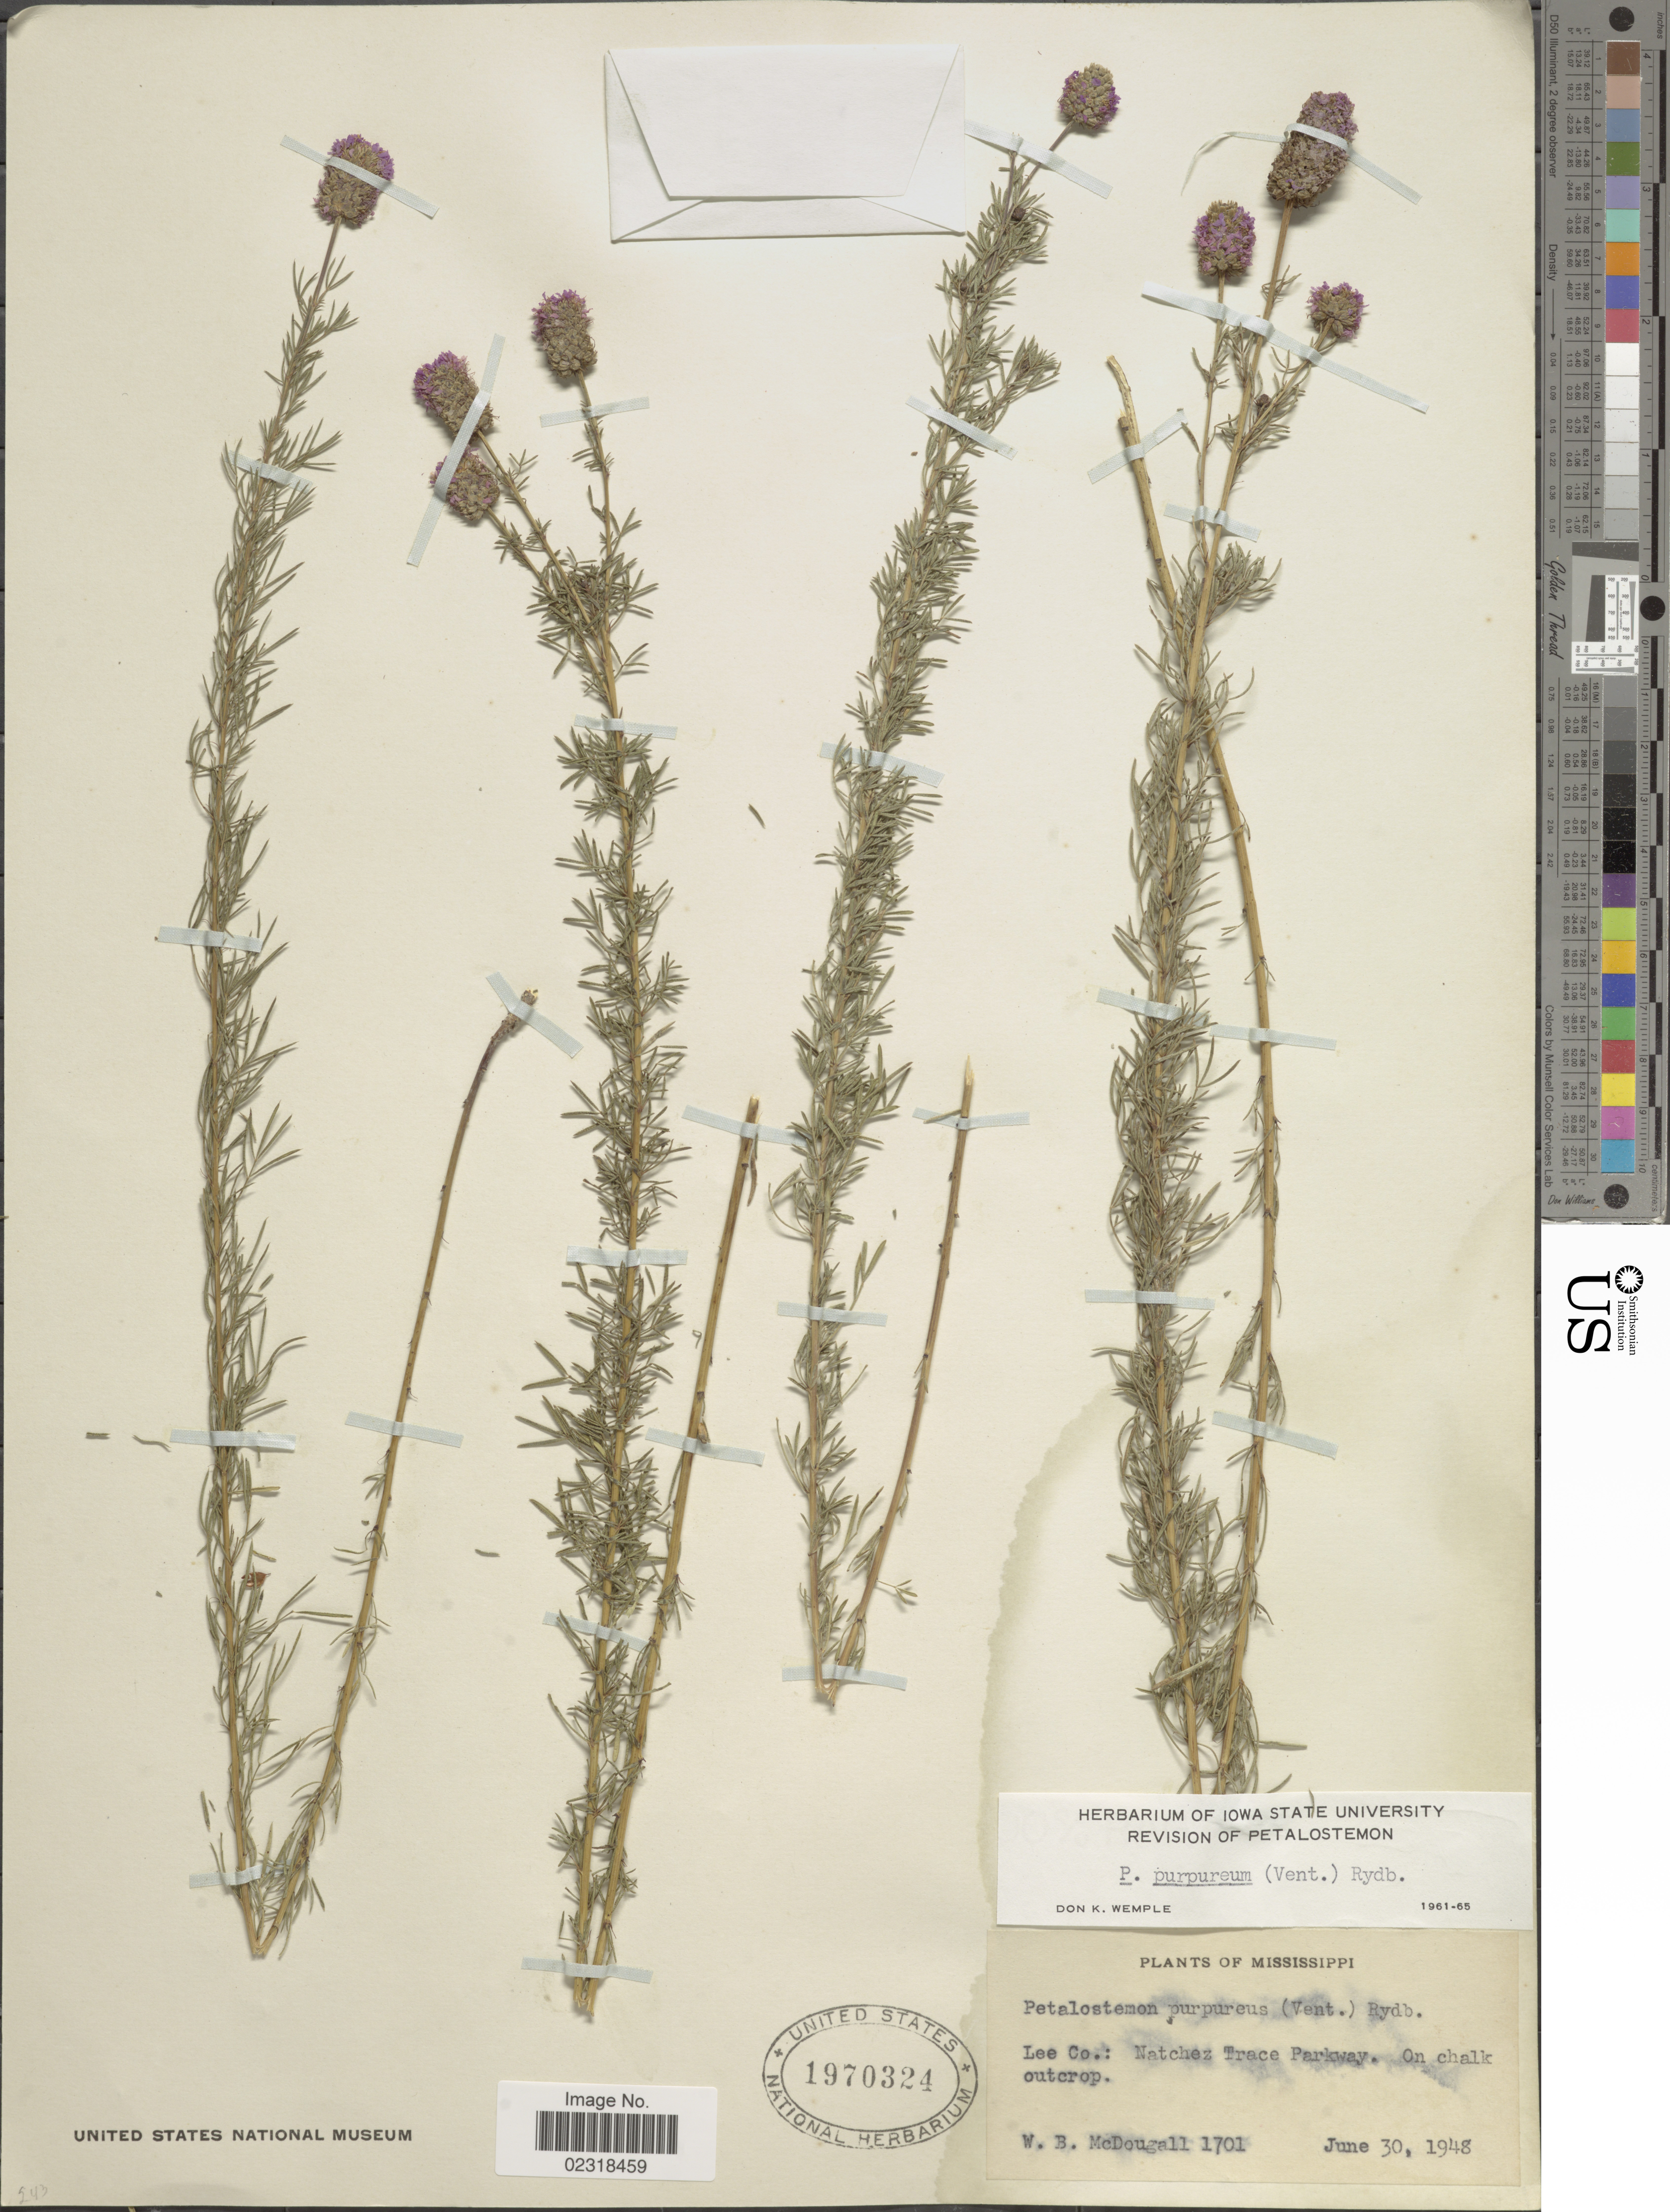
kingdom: Plantae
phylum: Tracheophyta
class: Magnoliopsida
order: Fabales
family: Fabaceae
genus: Dalea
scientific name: Dalea purpurea var. purpurea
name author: Vent.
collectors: W. B. McDougall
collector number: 1701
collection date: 1948-06-30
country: United States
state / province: Mississippi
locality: Lee Co.: Natchez Trace Parkway, On chalk outcrop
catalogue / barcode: US 1970324